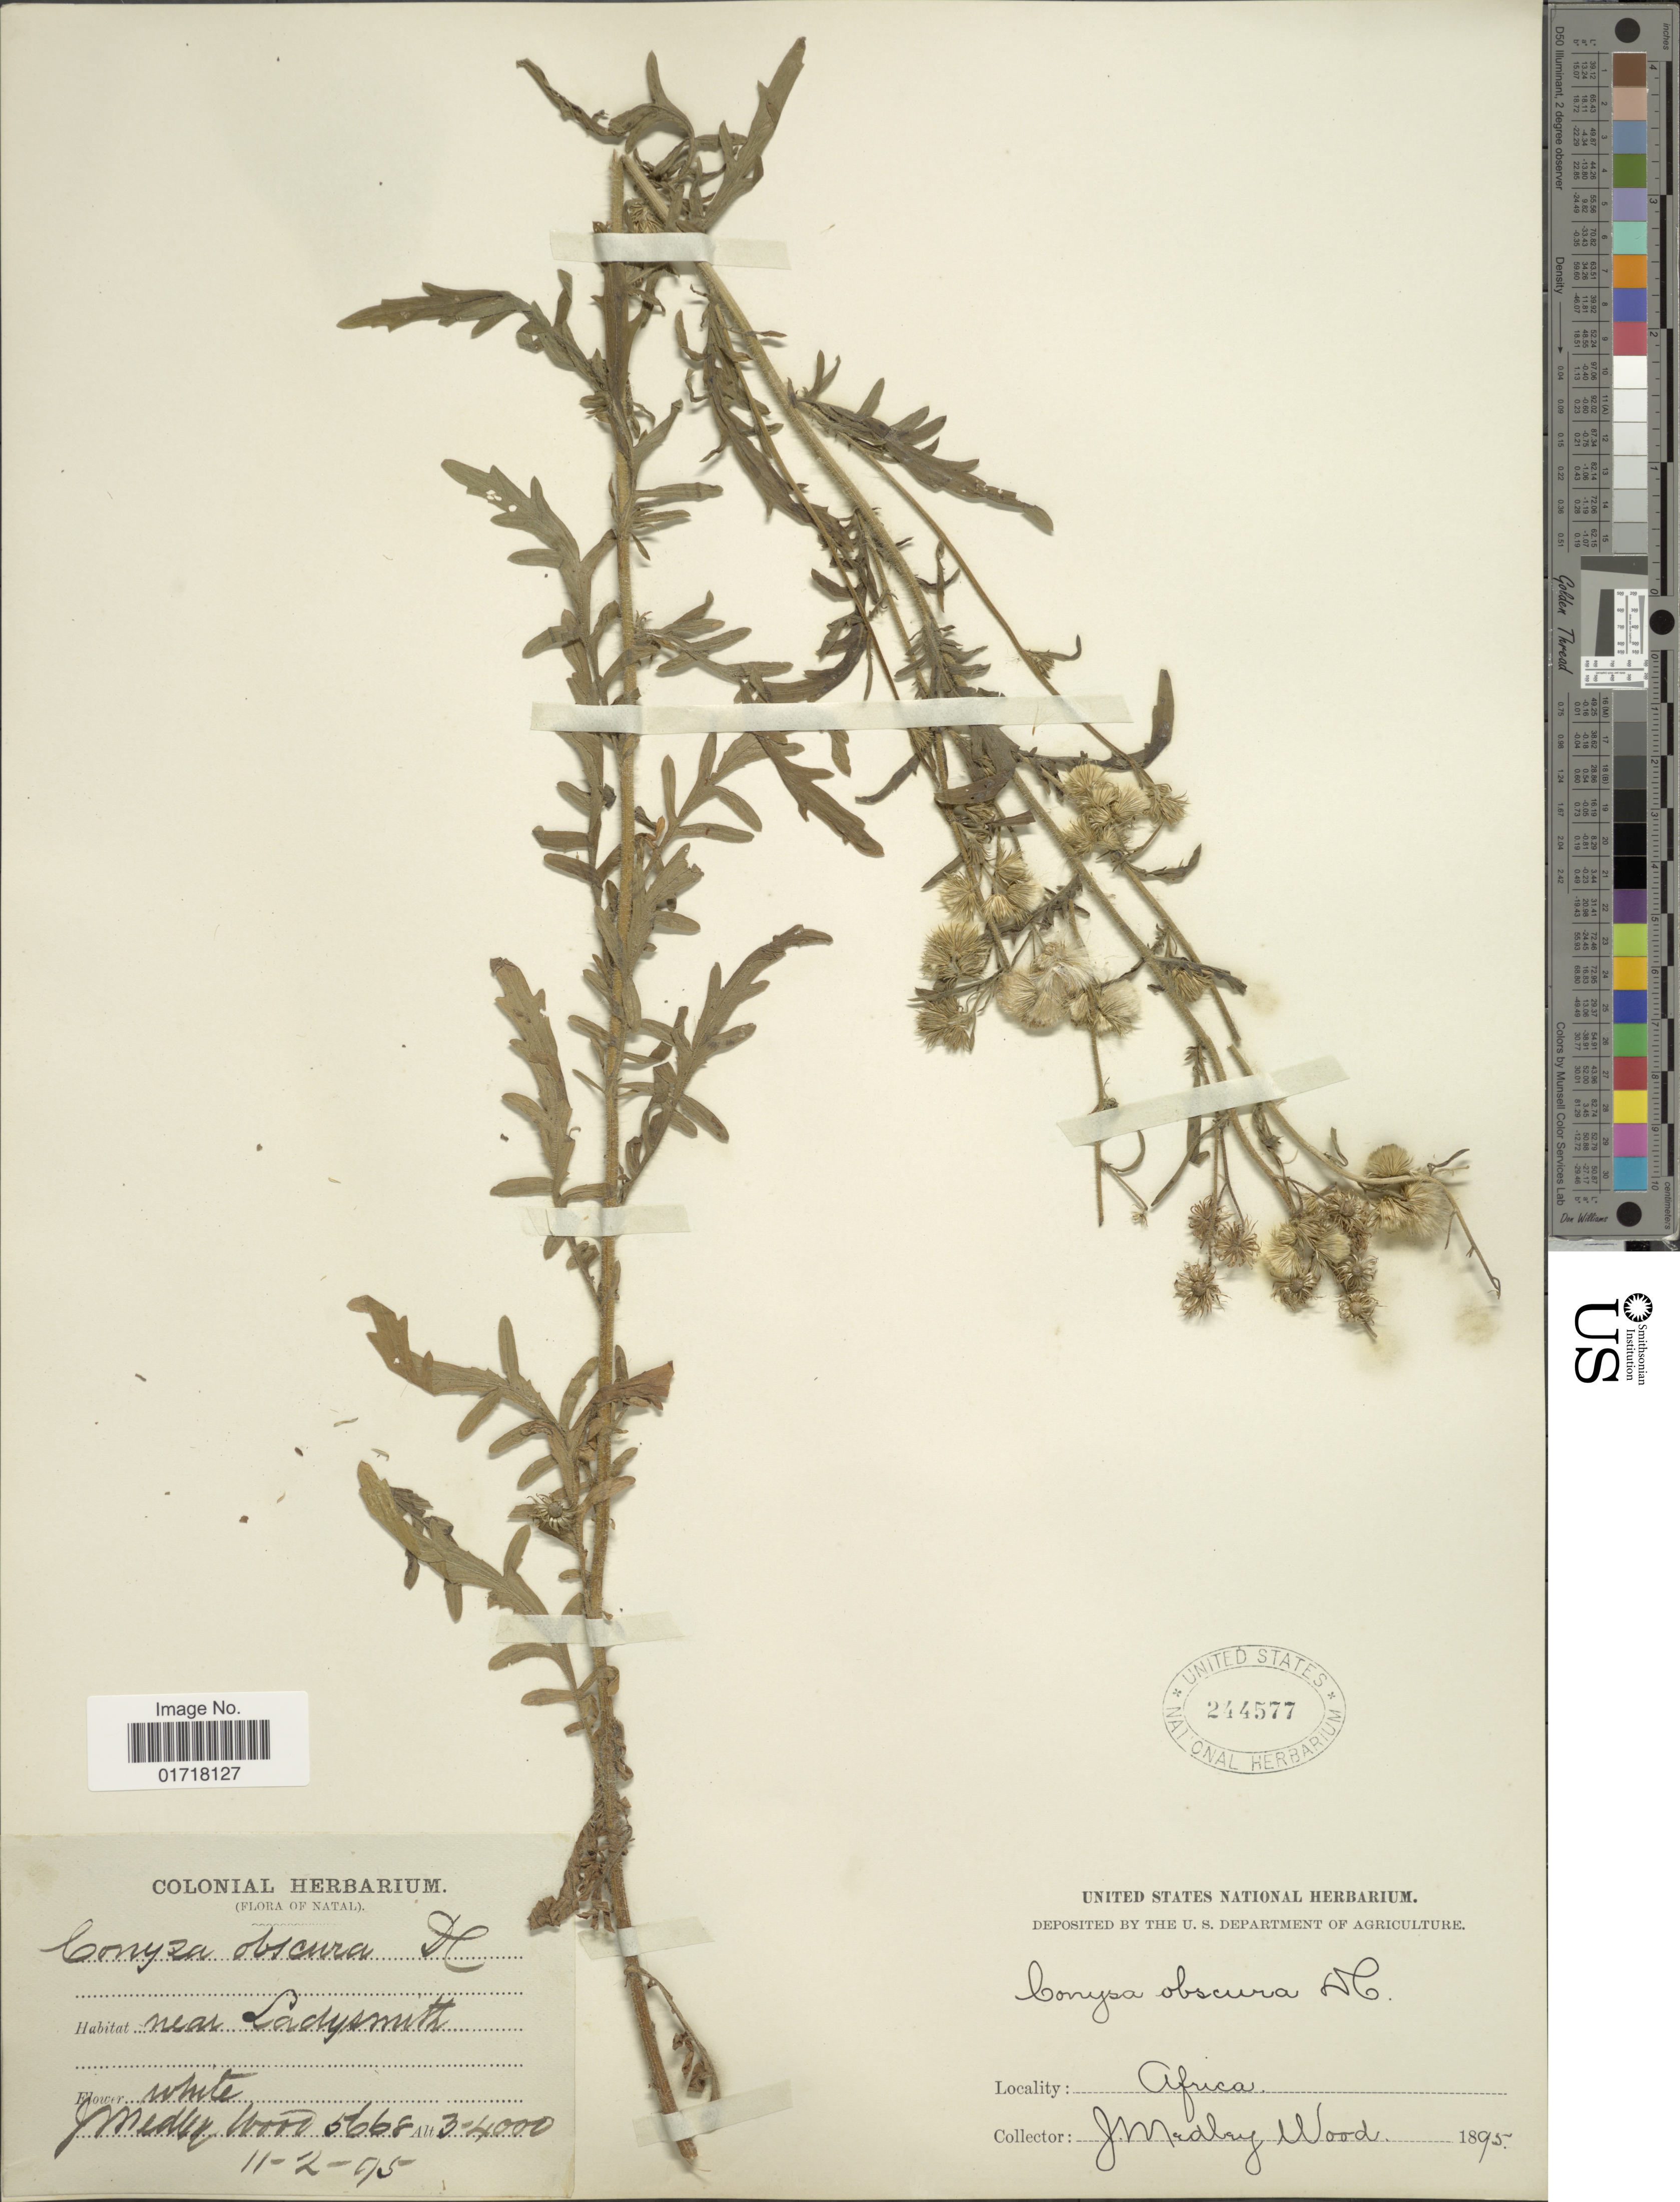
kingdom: Plantae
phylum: Tracheophyta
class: Magnoliopsida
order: Asterales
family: Asteraceae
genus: Conyza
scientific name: Conyza obscura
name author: DC.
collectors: J. Medley Wood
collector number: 5668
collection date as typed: Transcribed d/m/y: 11/2/95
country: South Africa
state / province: KwaZulu-Natal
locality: Natal, Near Ladysmith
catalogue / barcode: US 244577